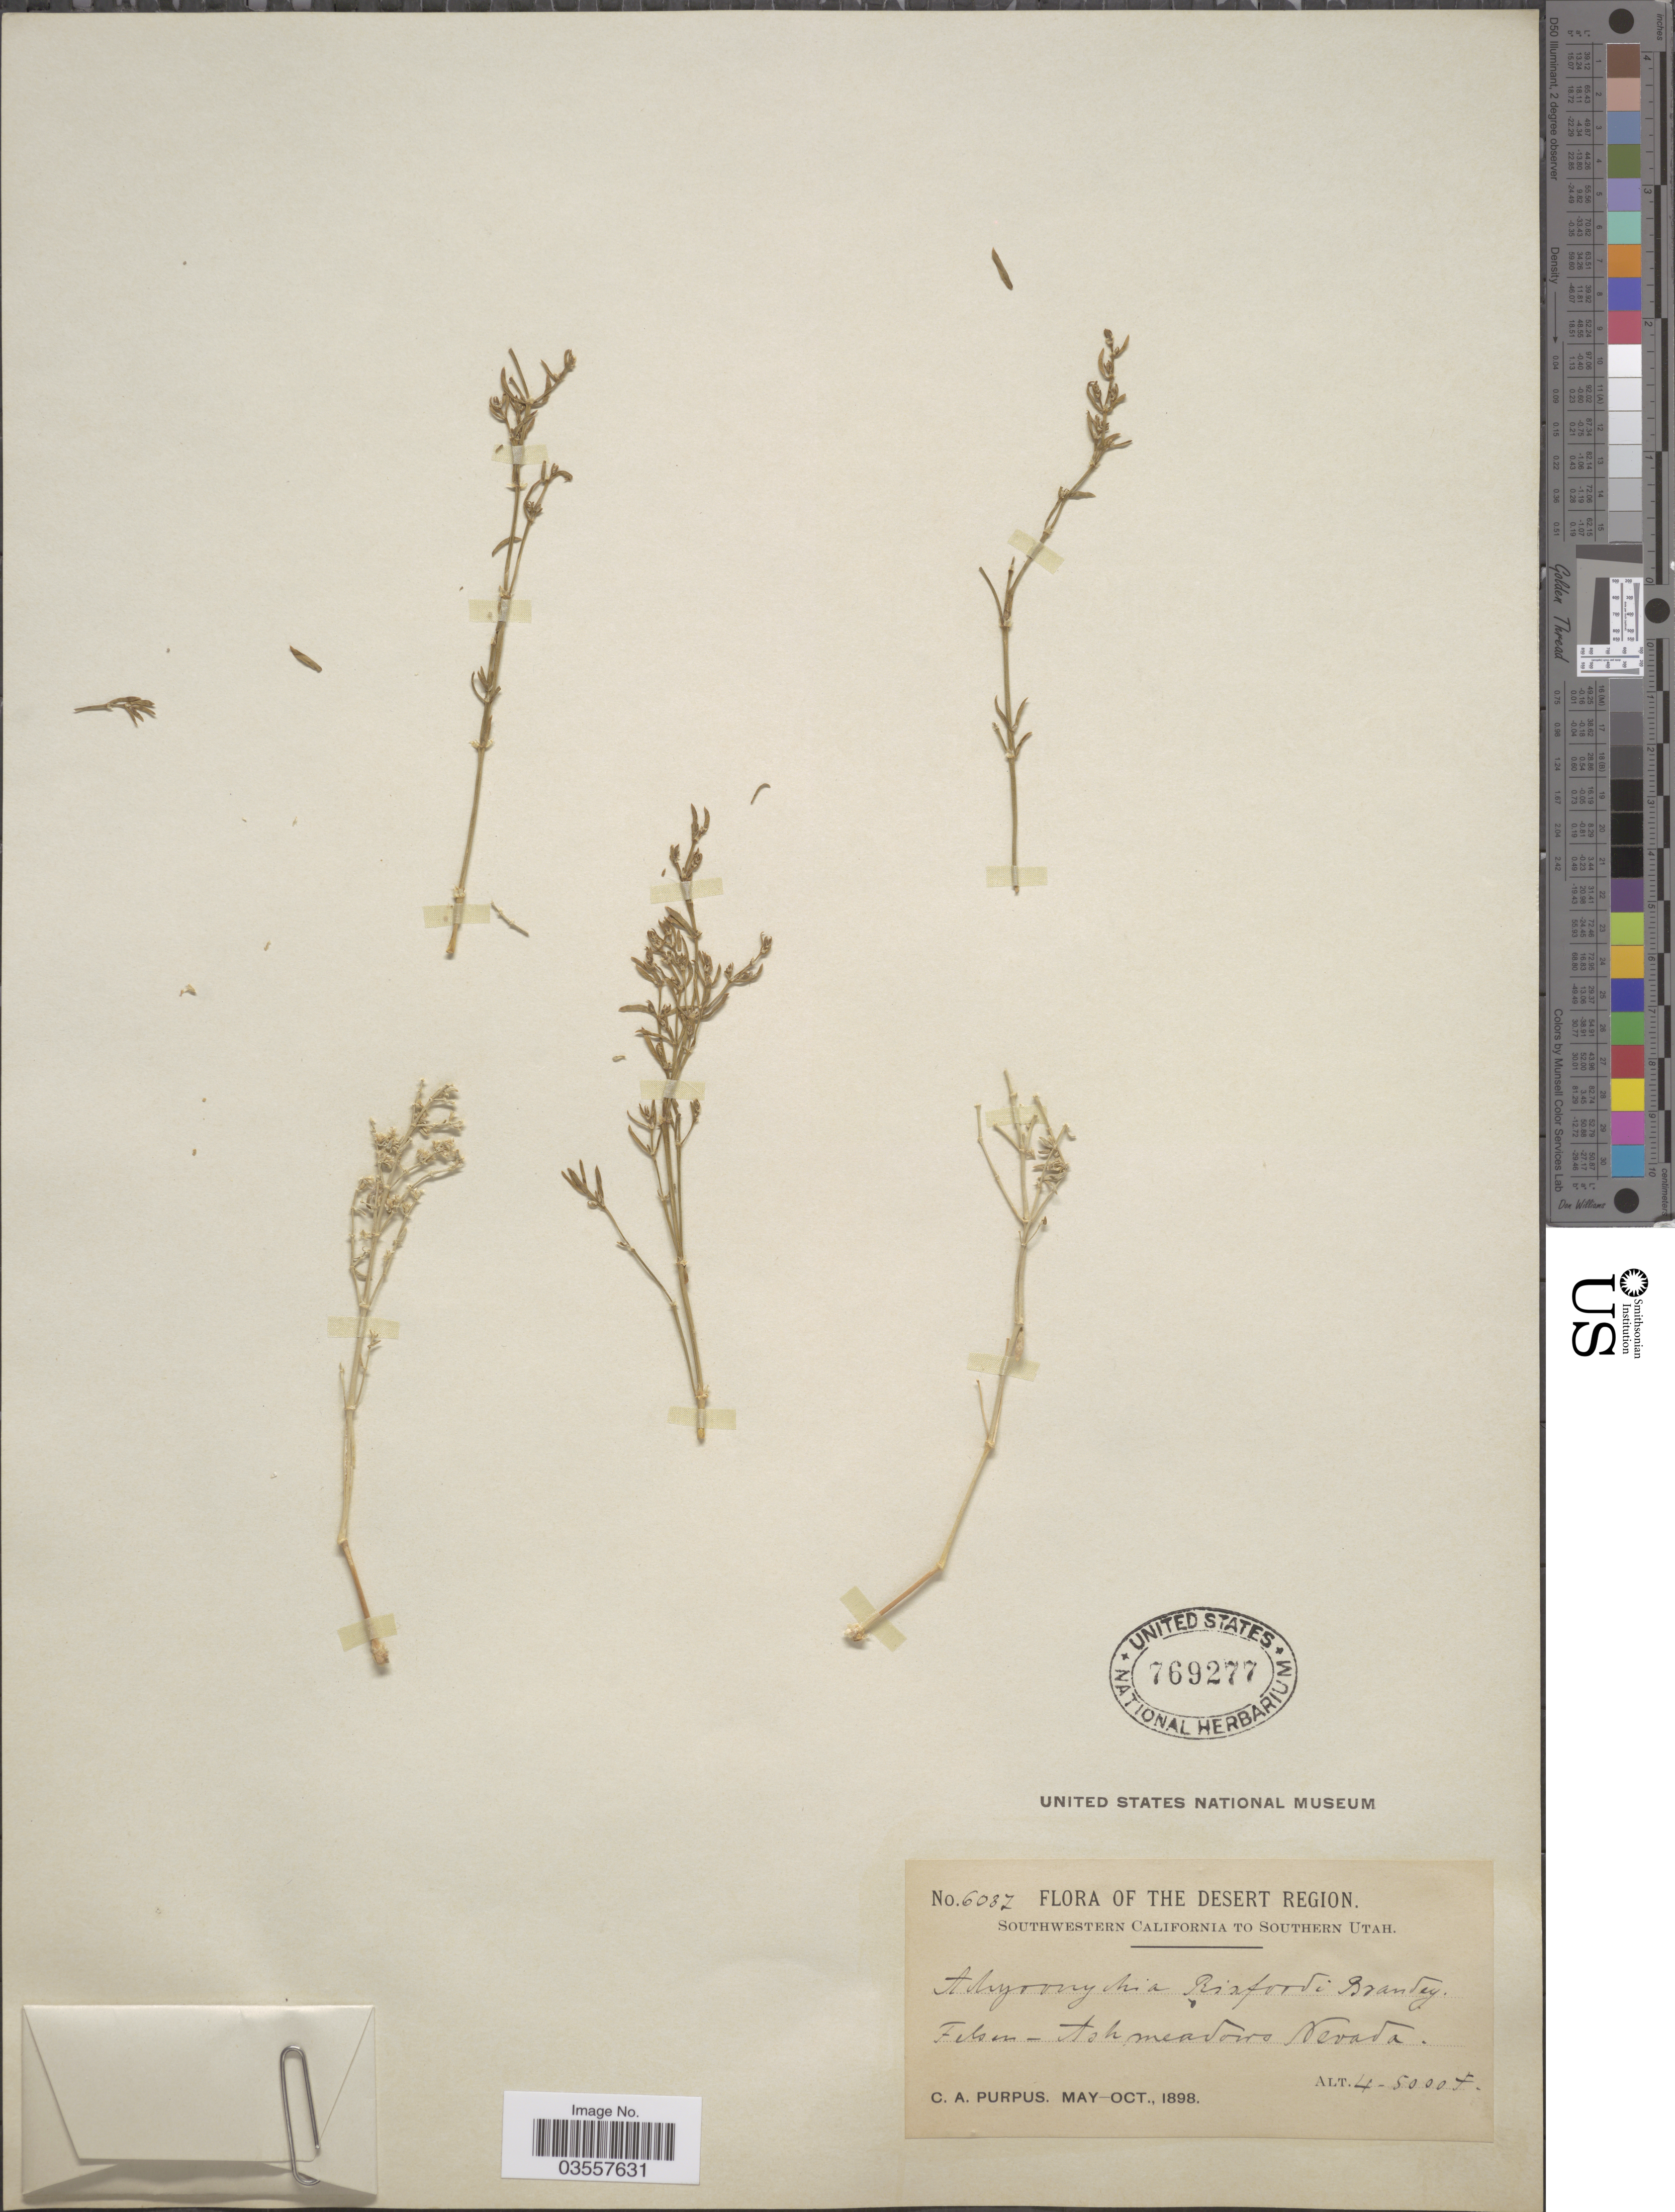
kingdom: Plantae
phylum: Tracheophyta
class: Magnoliopsida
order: Caryophyllales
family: Caryophyllaceae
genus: Scopulophila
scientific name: Scopulophila sp.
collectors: C. A. Purpus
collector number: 6037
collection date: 1898-05/1898-10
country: United States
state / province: Nevada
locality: The Desert Region. Felsen-Ash meadows Nevada.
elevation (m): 1219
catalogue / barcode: US 769277